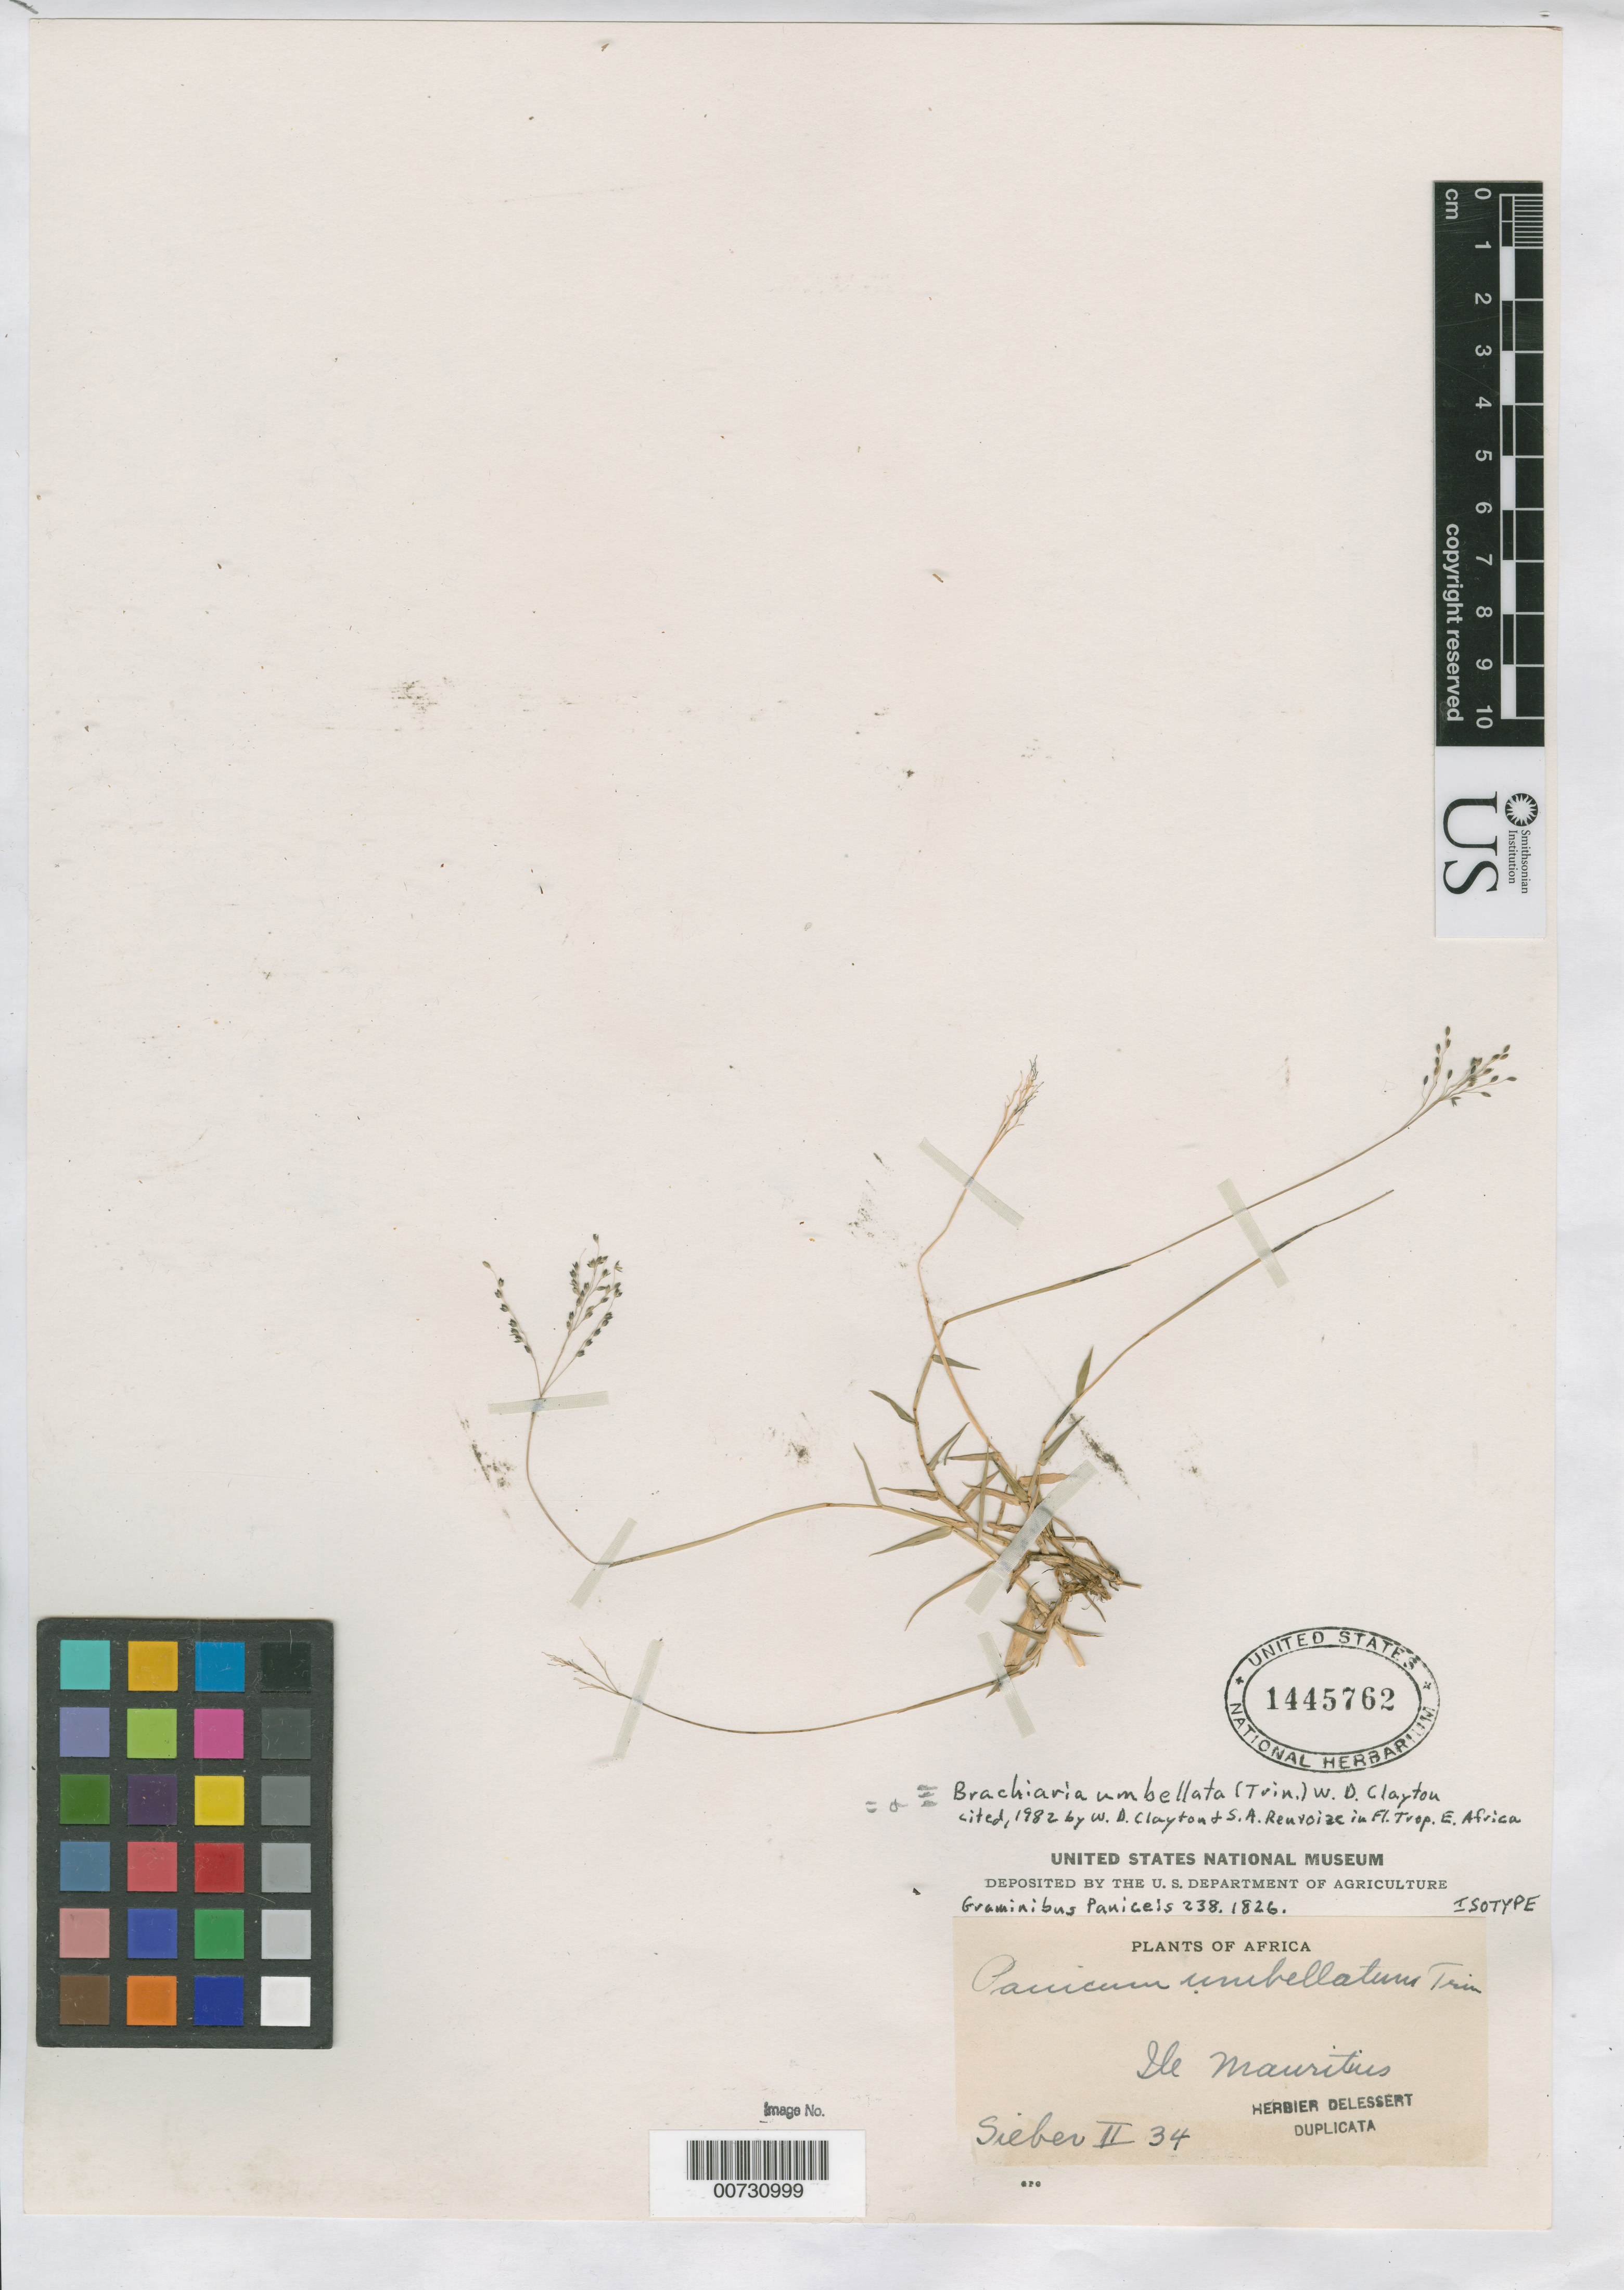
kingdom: Plantae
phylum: Tracheophyta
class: Liliopsida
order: Poales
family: Poaceae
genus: Panicum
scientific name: Panicum umbellatum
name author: Trin.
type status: Isotype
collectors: F. W. Sieber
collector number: II 34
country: Mauritius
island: Mauritius Island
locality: "Ile Mauritius".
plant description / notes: Cited 1982 by W.D. Clayton & S.A. Renvoize in Fl. Trop. E. Africa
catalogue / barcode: US 1445762